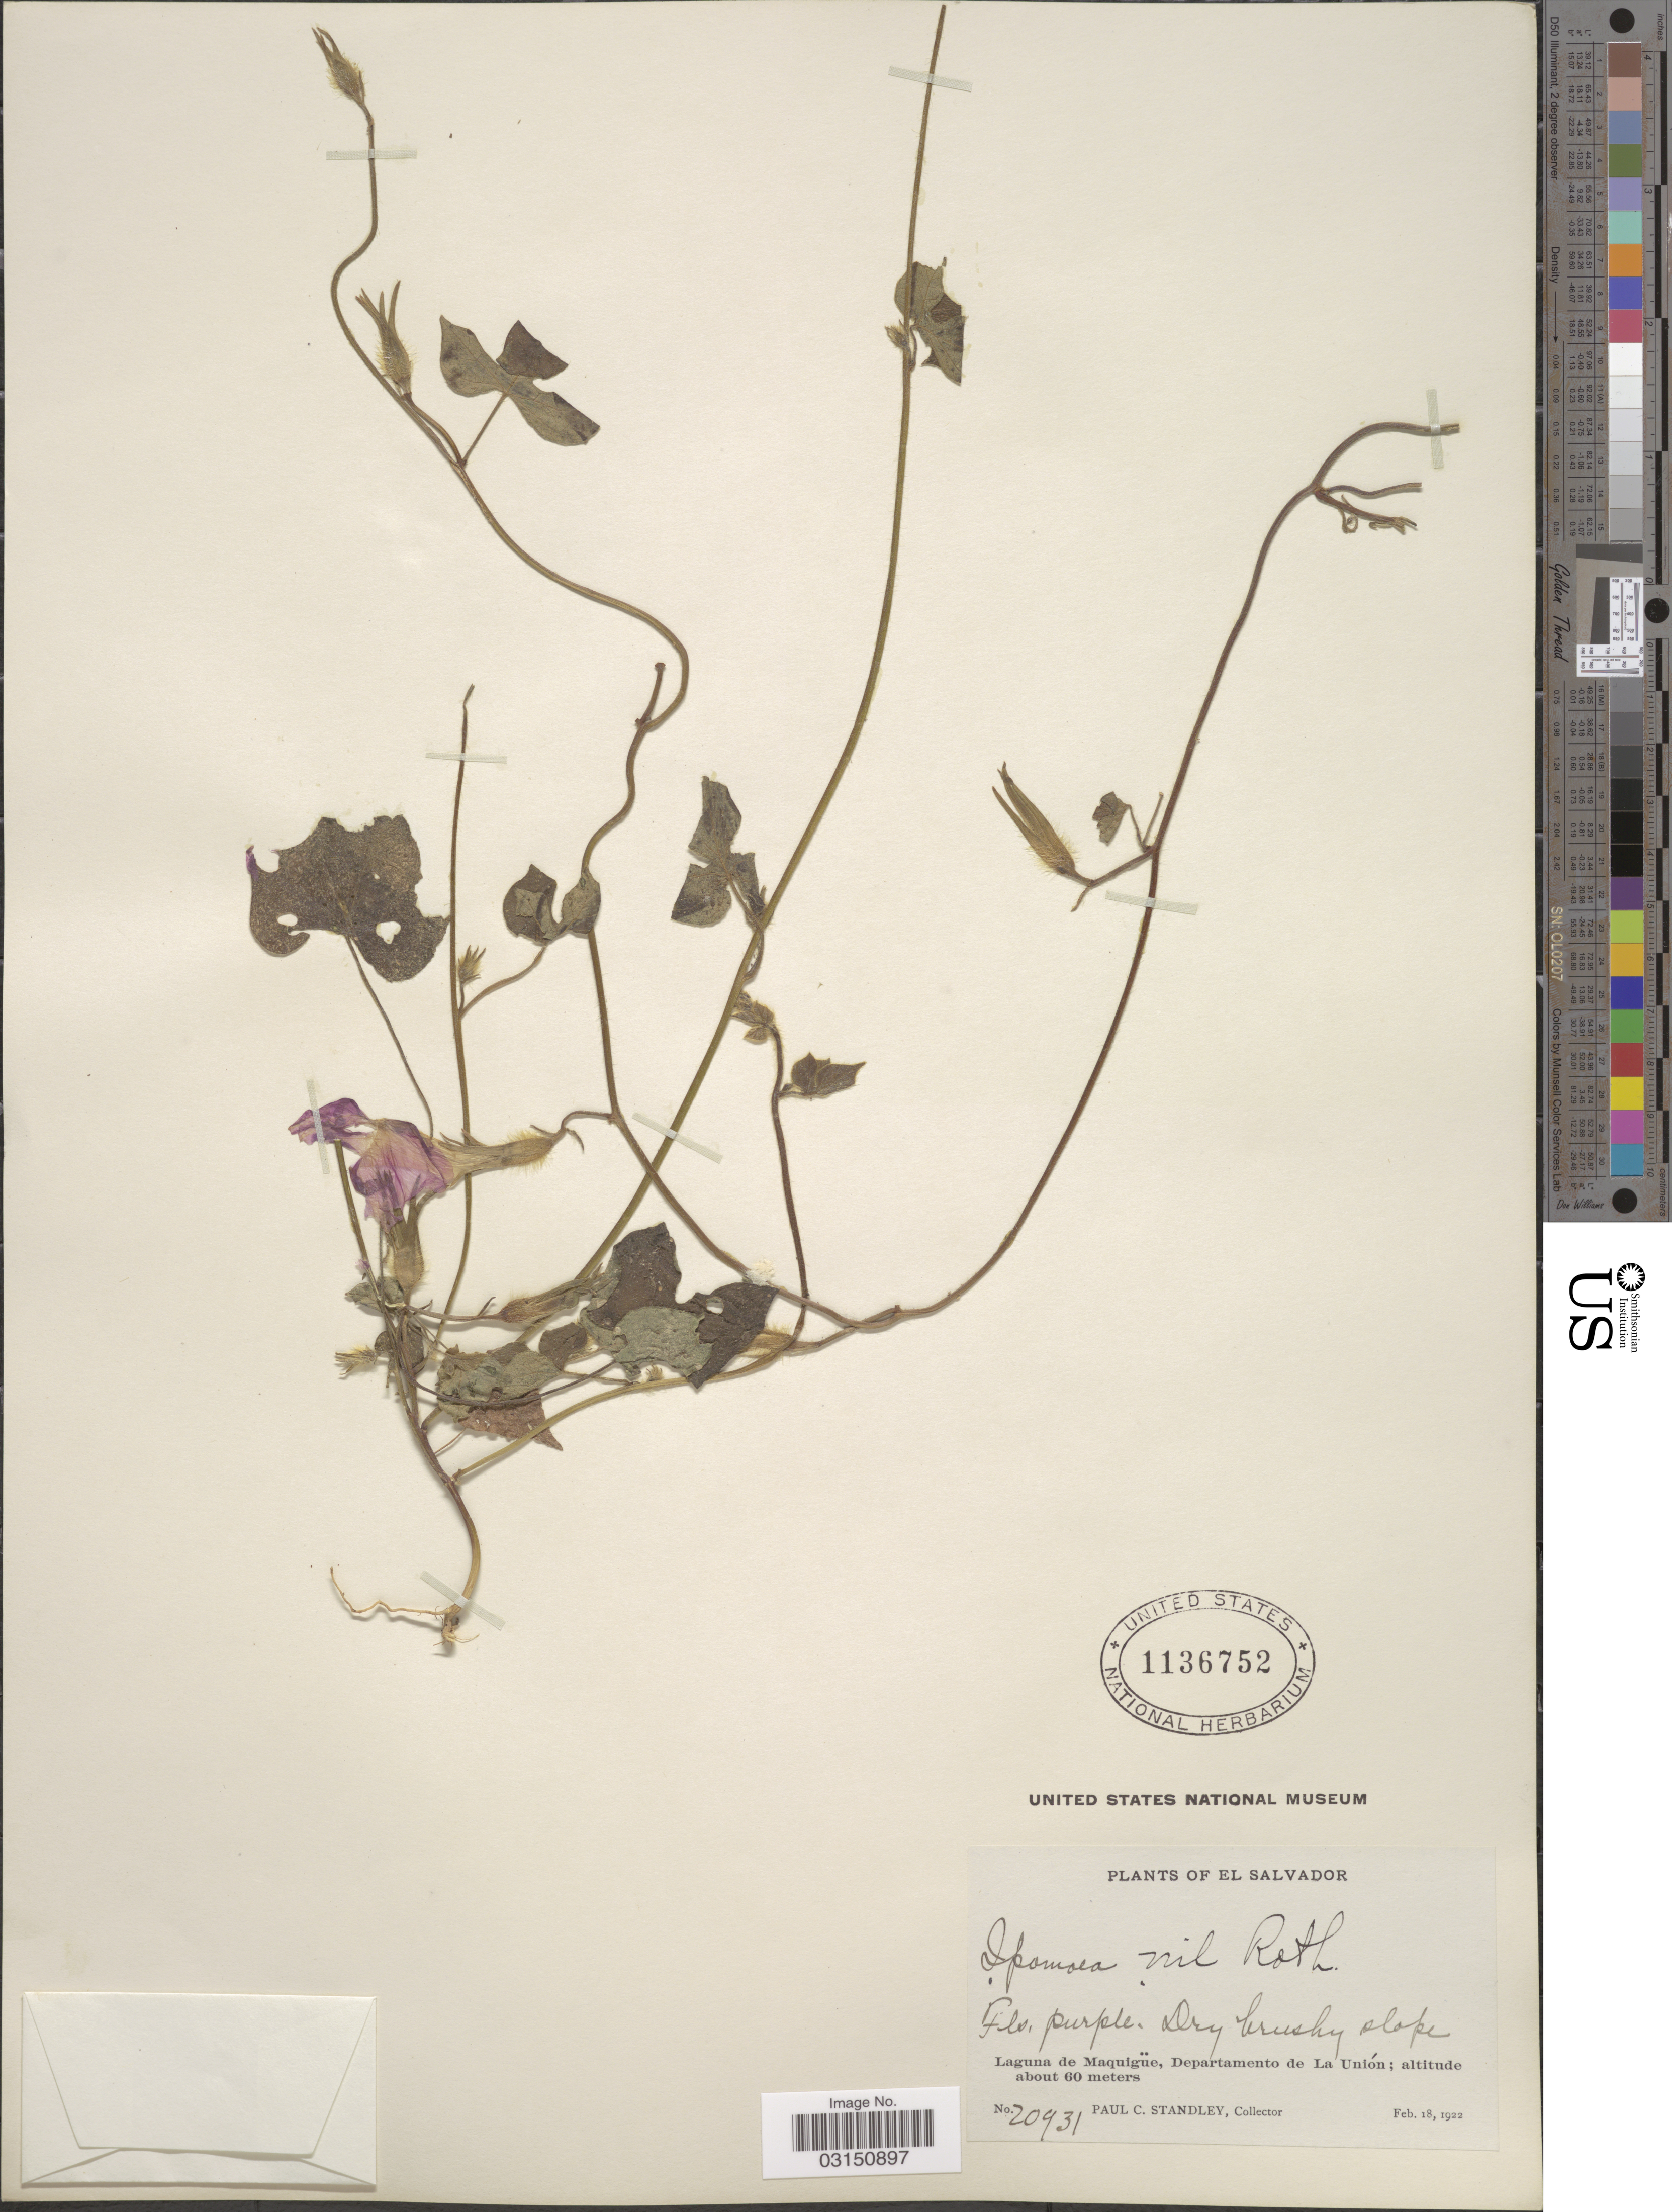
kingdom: Plantae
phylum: Tracheophyta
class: Magnoliopsida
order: Solanales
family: Convolvulaceae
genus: Ipomoea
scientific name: Ipomoea nil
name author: (L.) Roth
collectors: P. C. Standley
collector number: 20931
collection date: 1922-02-18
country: El Salvador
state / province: La Union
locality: Laguna de Maquigüe, Departamento de La Unión.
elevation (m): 60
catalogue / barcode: US 1136752